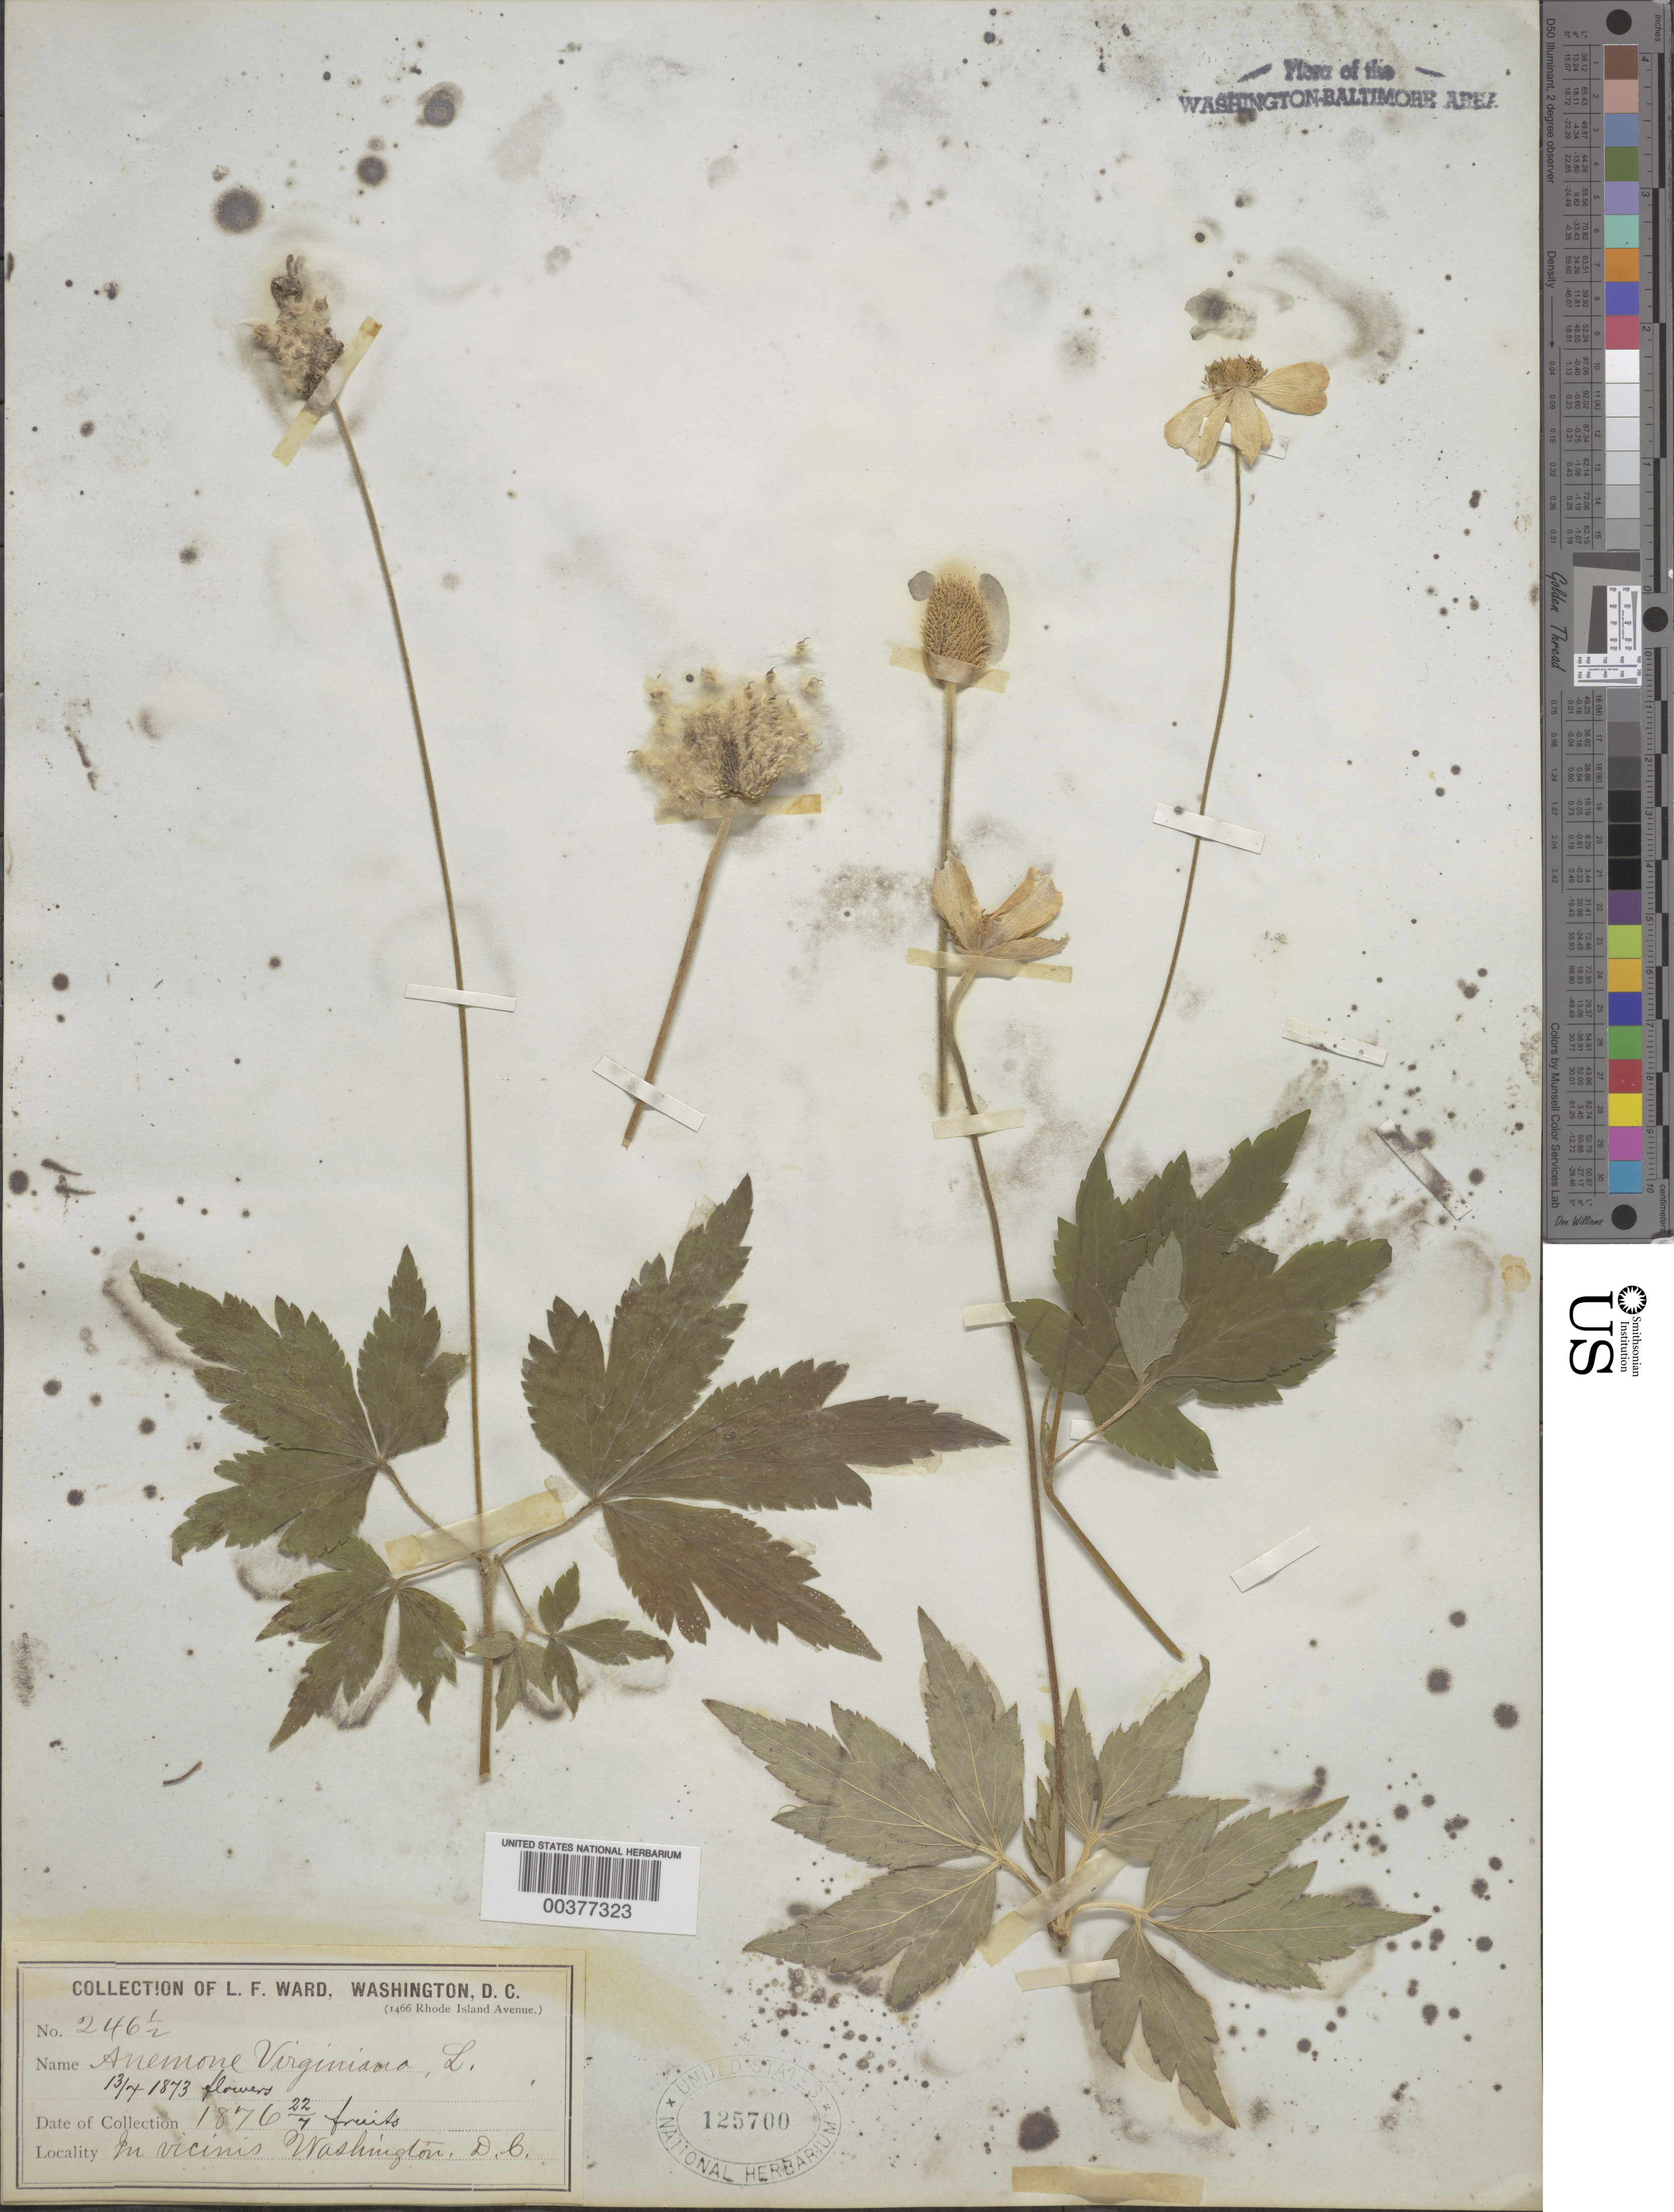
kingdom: Plantae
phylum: Tracheophyta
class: Magnoliopsida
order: Ranunculales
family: Ranunculaceae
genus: Anemone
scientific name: Anemone virginiana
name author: L.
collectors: L. F. Ward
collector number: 246.5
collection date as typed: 13 Jul 1873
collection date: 1873-07-13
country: United States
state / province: District of Columbia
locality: Washington DC area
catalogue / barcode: US 125700